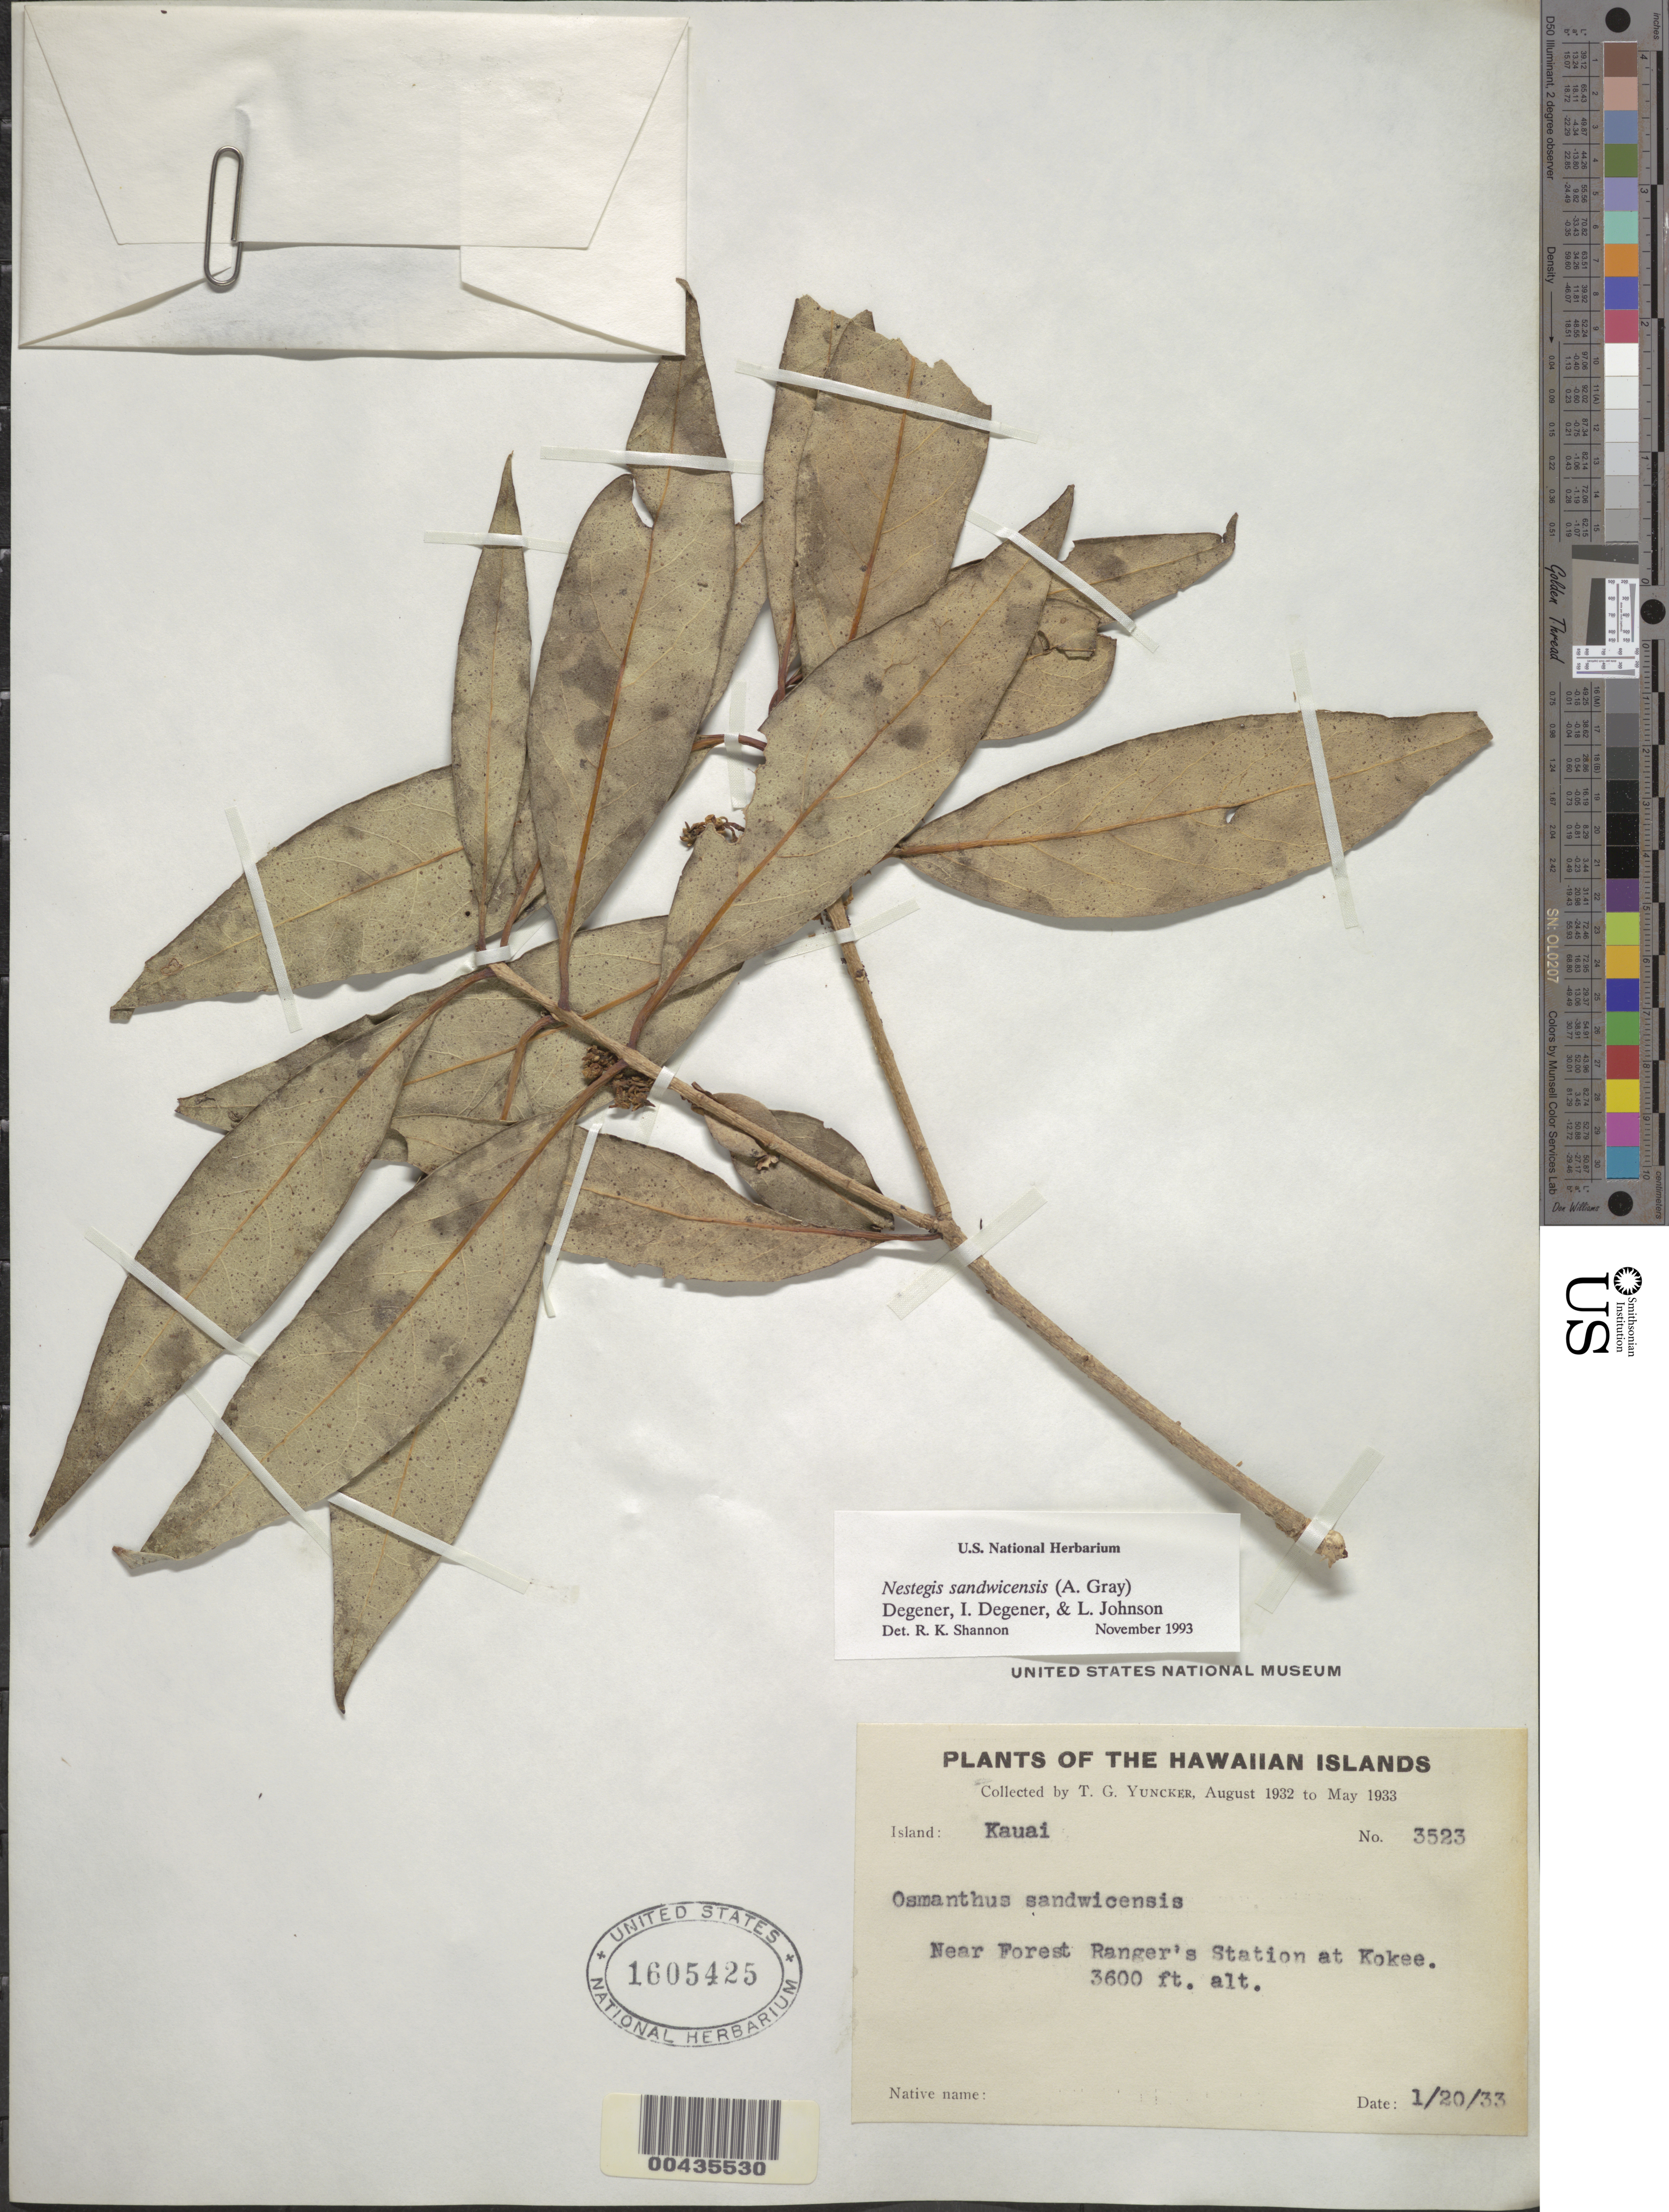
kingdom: Plantae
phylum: Tracheophyta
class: Magnoliopsida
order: Lamiales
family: Oleaceae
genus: Notelaea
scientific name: Notelaea sandwicensis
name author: (A. Gray) Hong-Wa & Besnard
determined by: Wagner, W. L., (BOT), Smithsonian Institution - National Museum of Natural History (UNITED STATES)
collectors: T. G. Yuncker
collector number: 3523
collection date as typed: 20 Jan 1933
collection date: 1933-01-20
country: United States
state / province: Hawaii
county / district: Kauai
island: Kaua'i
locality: Kauai, near Forest Ranger's Station at Kokee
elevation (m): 1097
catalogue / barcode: US 1605425